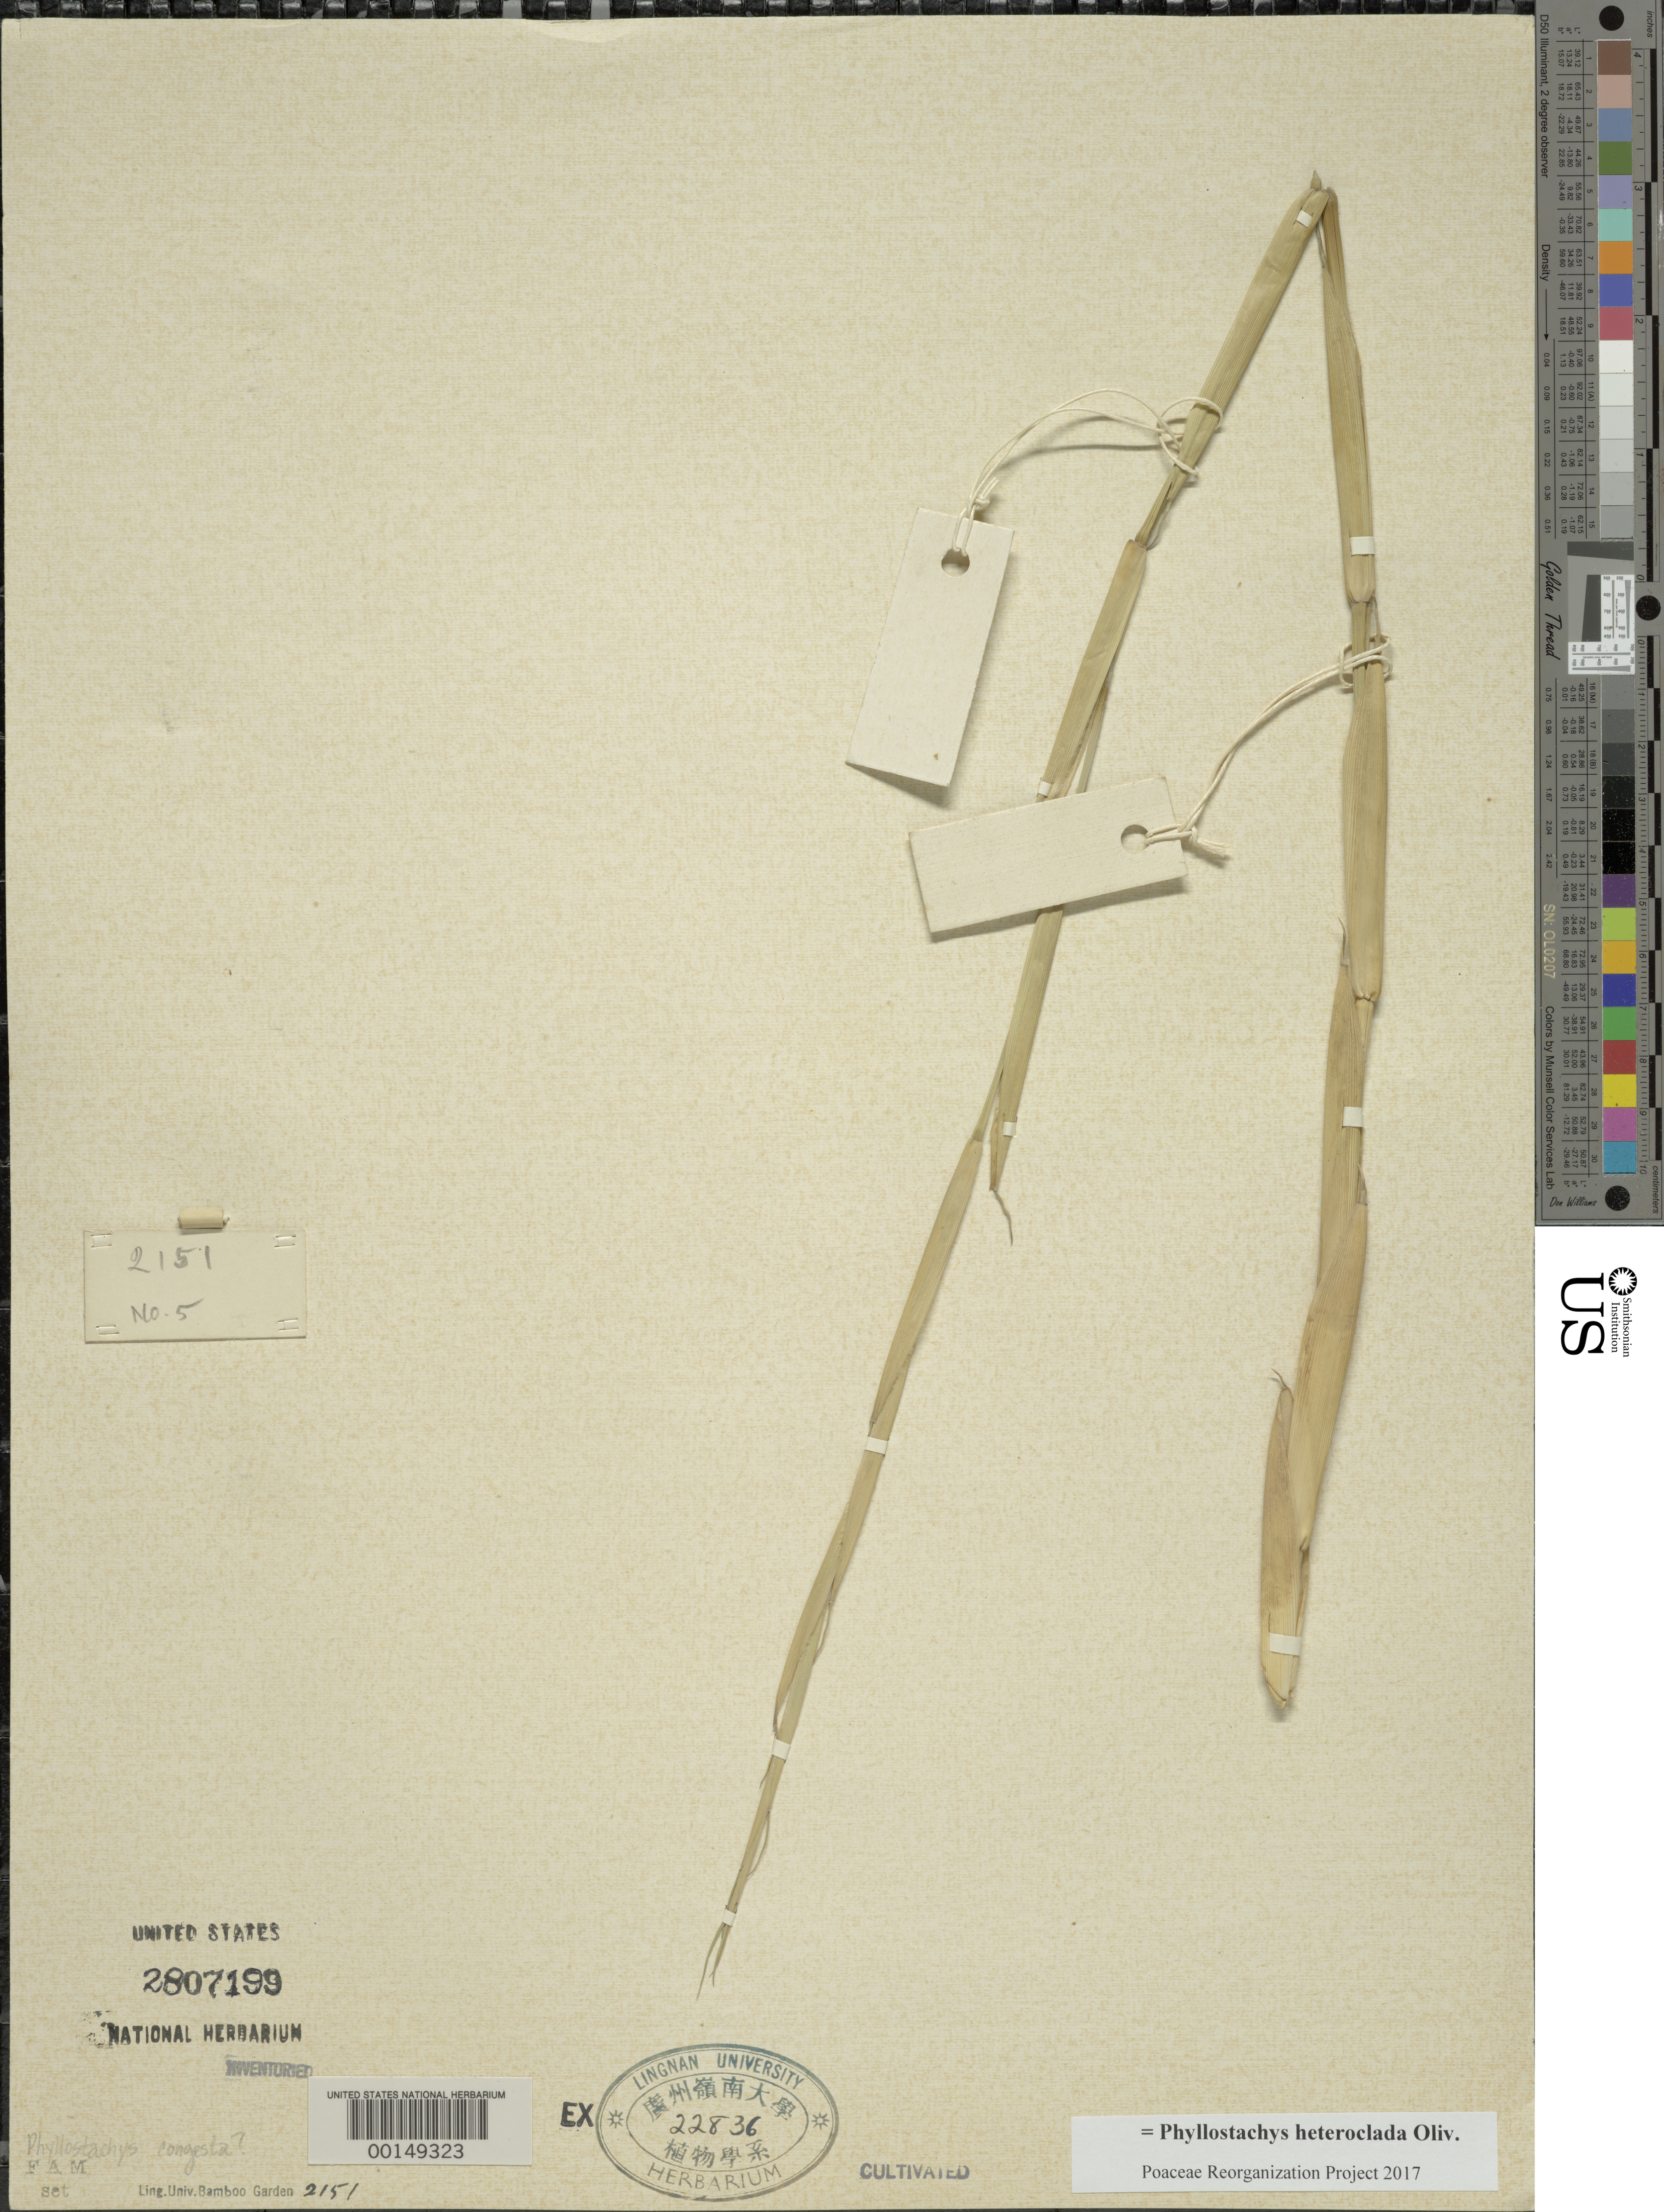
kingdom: Plantae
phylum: Tracheophyta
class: Liliopsida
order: Poales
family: Poaceae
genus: Phyllostachys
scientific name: Phyllostachys heteroclada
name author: Oliv.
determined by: Poaceae Reorganization Project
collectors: H. L. Fung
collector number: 20611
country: China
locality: Lingnan univ. bamboo garden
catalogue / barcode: US 2807199